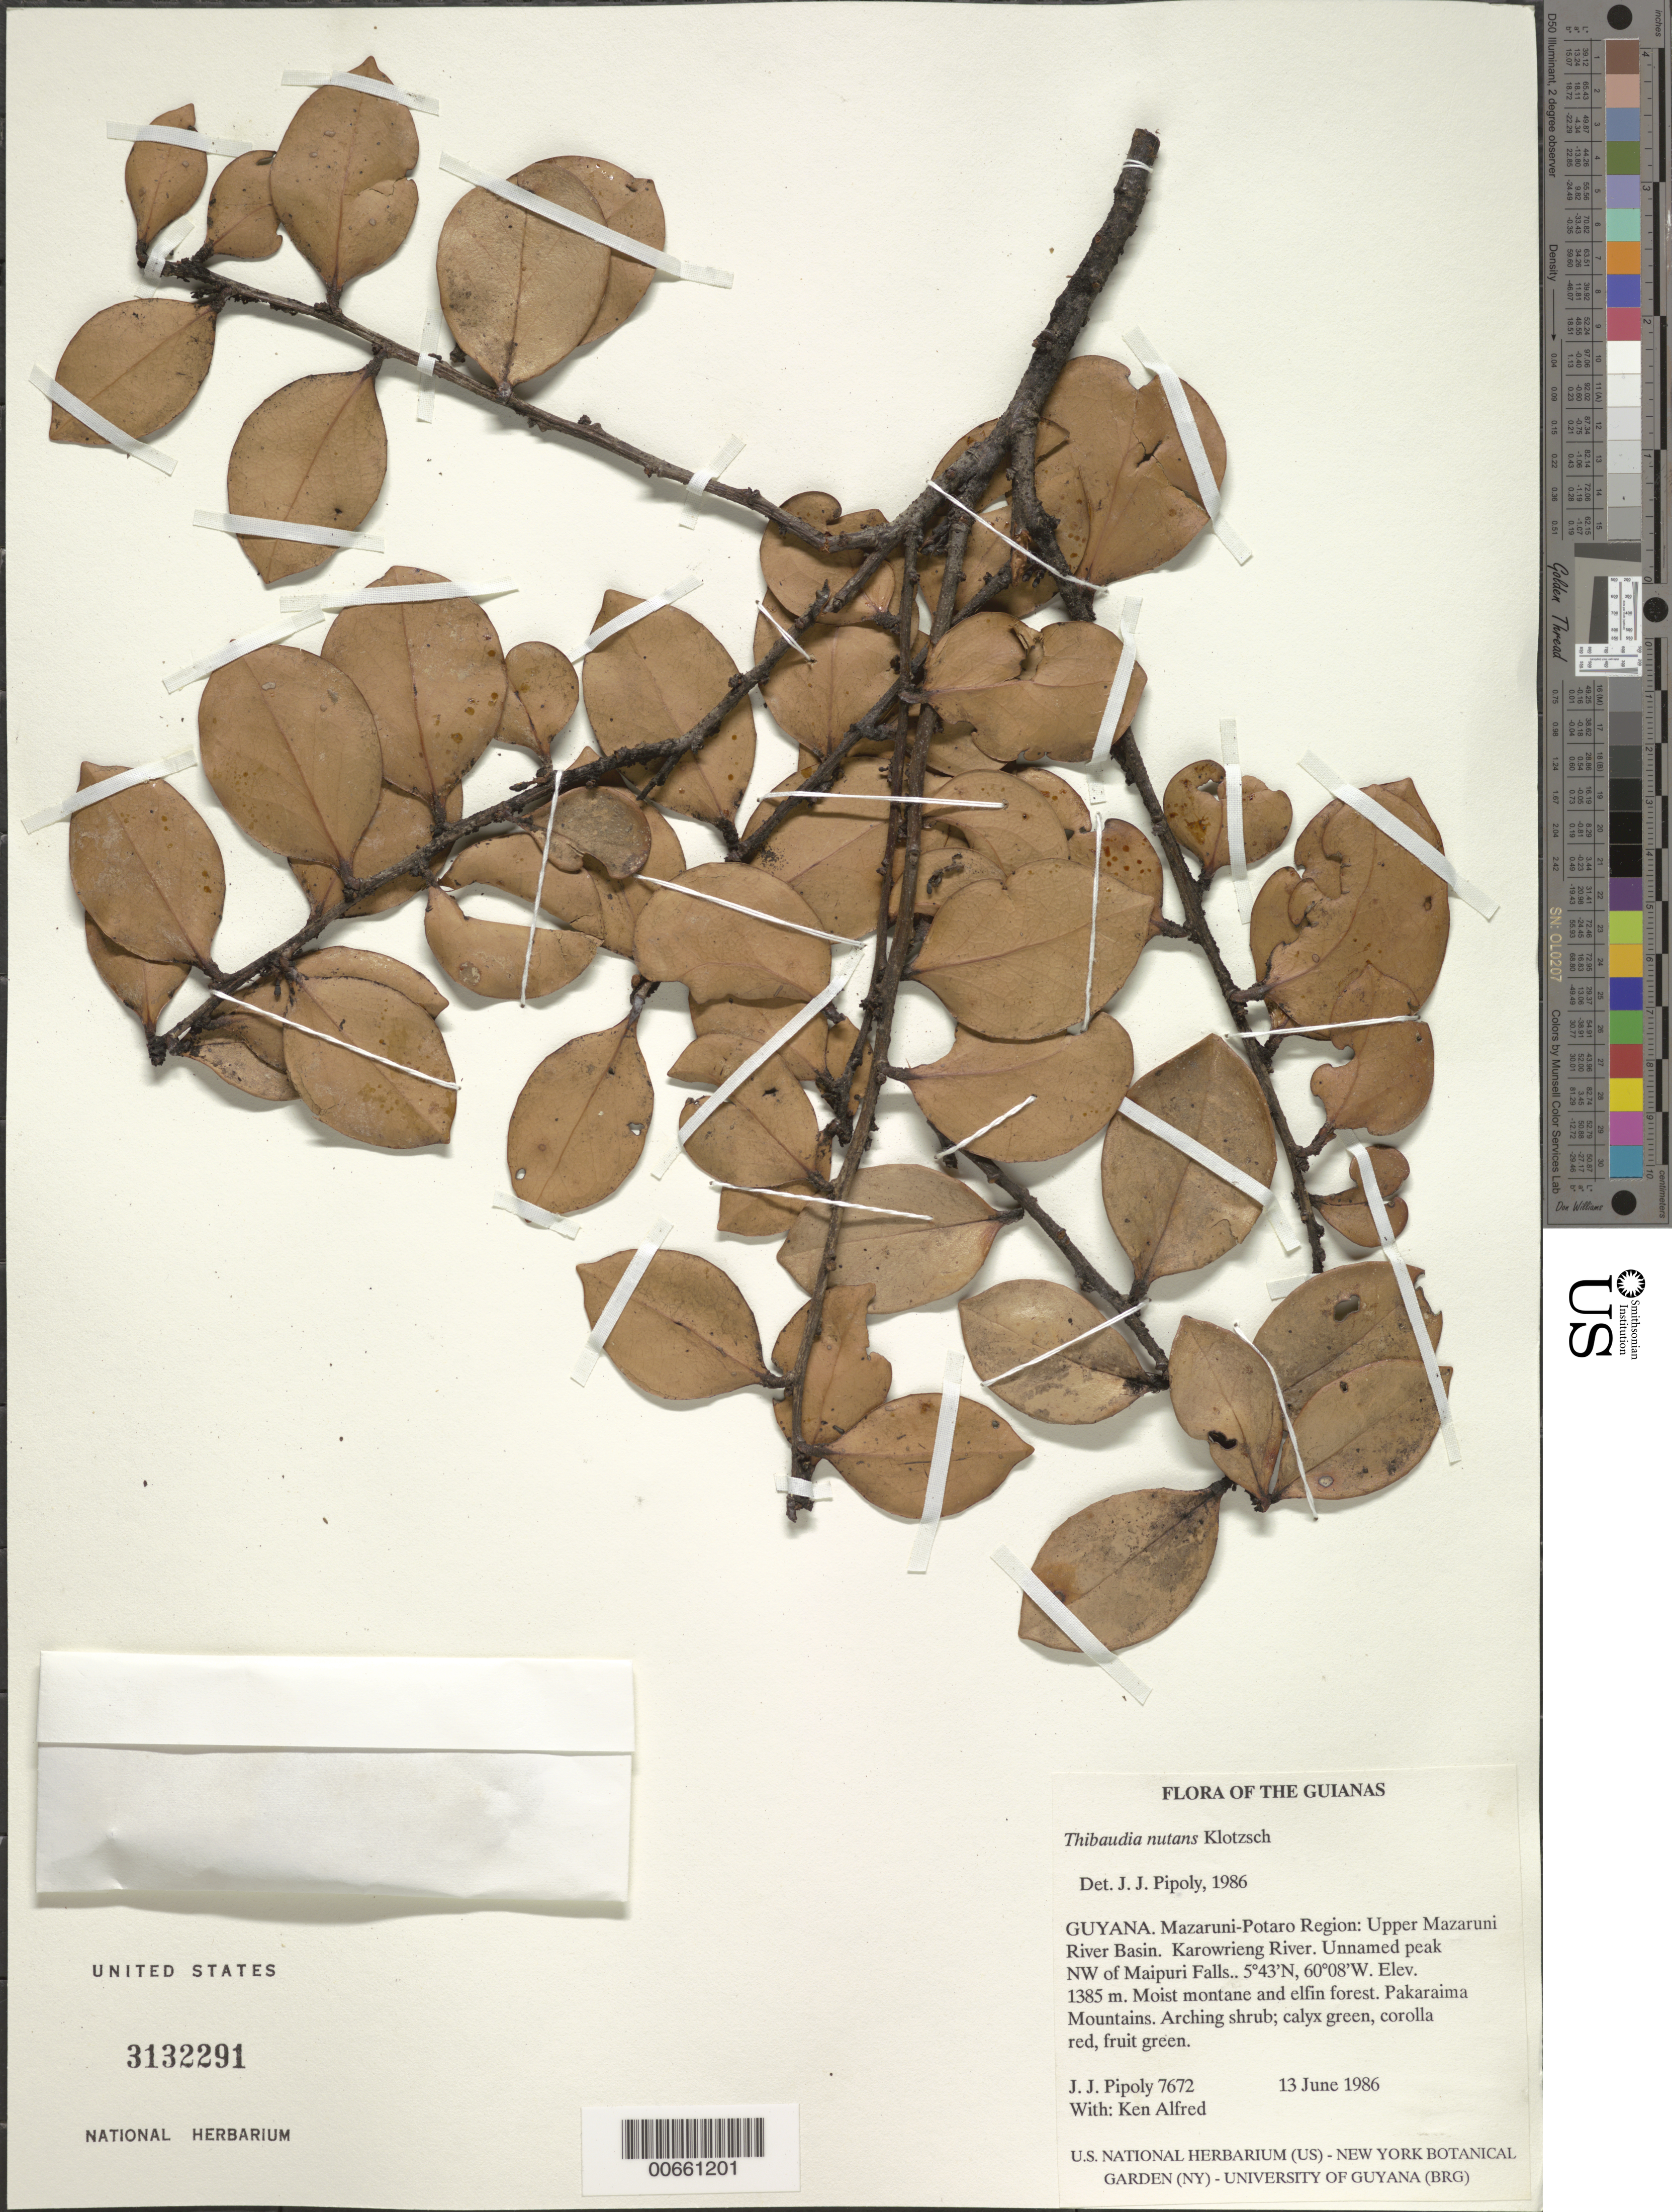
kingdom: Plantae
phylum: Tracheophyta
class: Magnoliopsida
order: Ericales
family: Ericaceae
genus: Thibaudia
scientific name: Thibaudia nutans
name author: Klotzsch ex Mansf.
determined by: Luteyn, J. L.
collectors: J. J. Pipoly & K. Alfred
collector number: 7672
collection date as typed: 13 June 1986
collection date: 1986-06-13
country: Guyana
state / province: Cuyuni-Mazaruni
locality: Pakaraima Mts. Upper Mazaruni River Basin. Karowrieng River. Unnamed peak NW of Maipuri Falls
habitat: Moist montane and elfin forest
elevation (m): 1385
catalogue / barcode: US 3132291